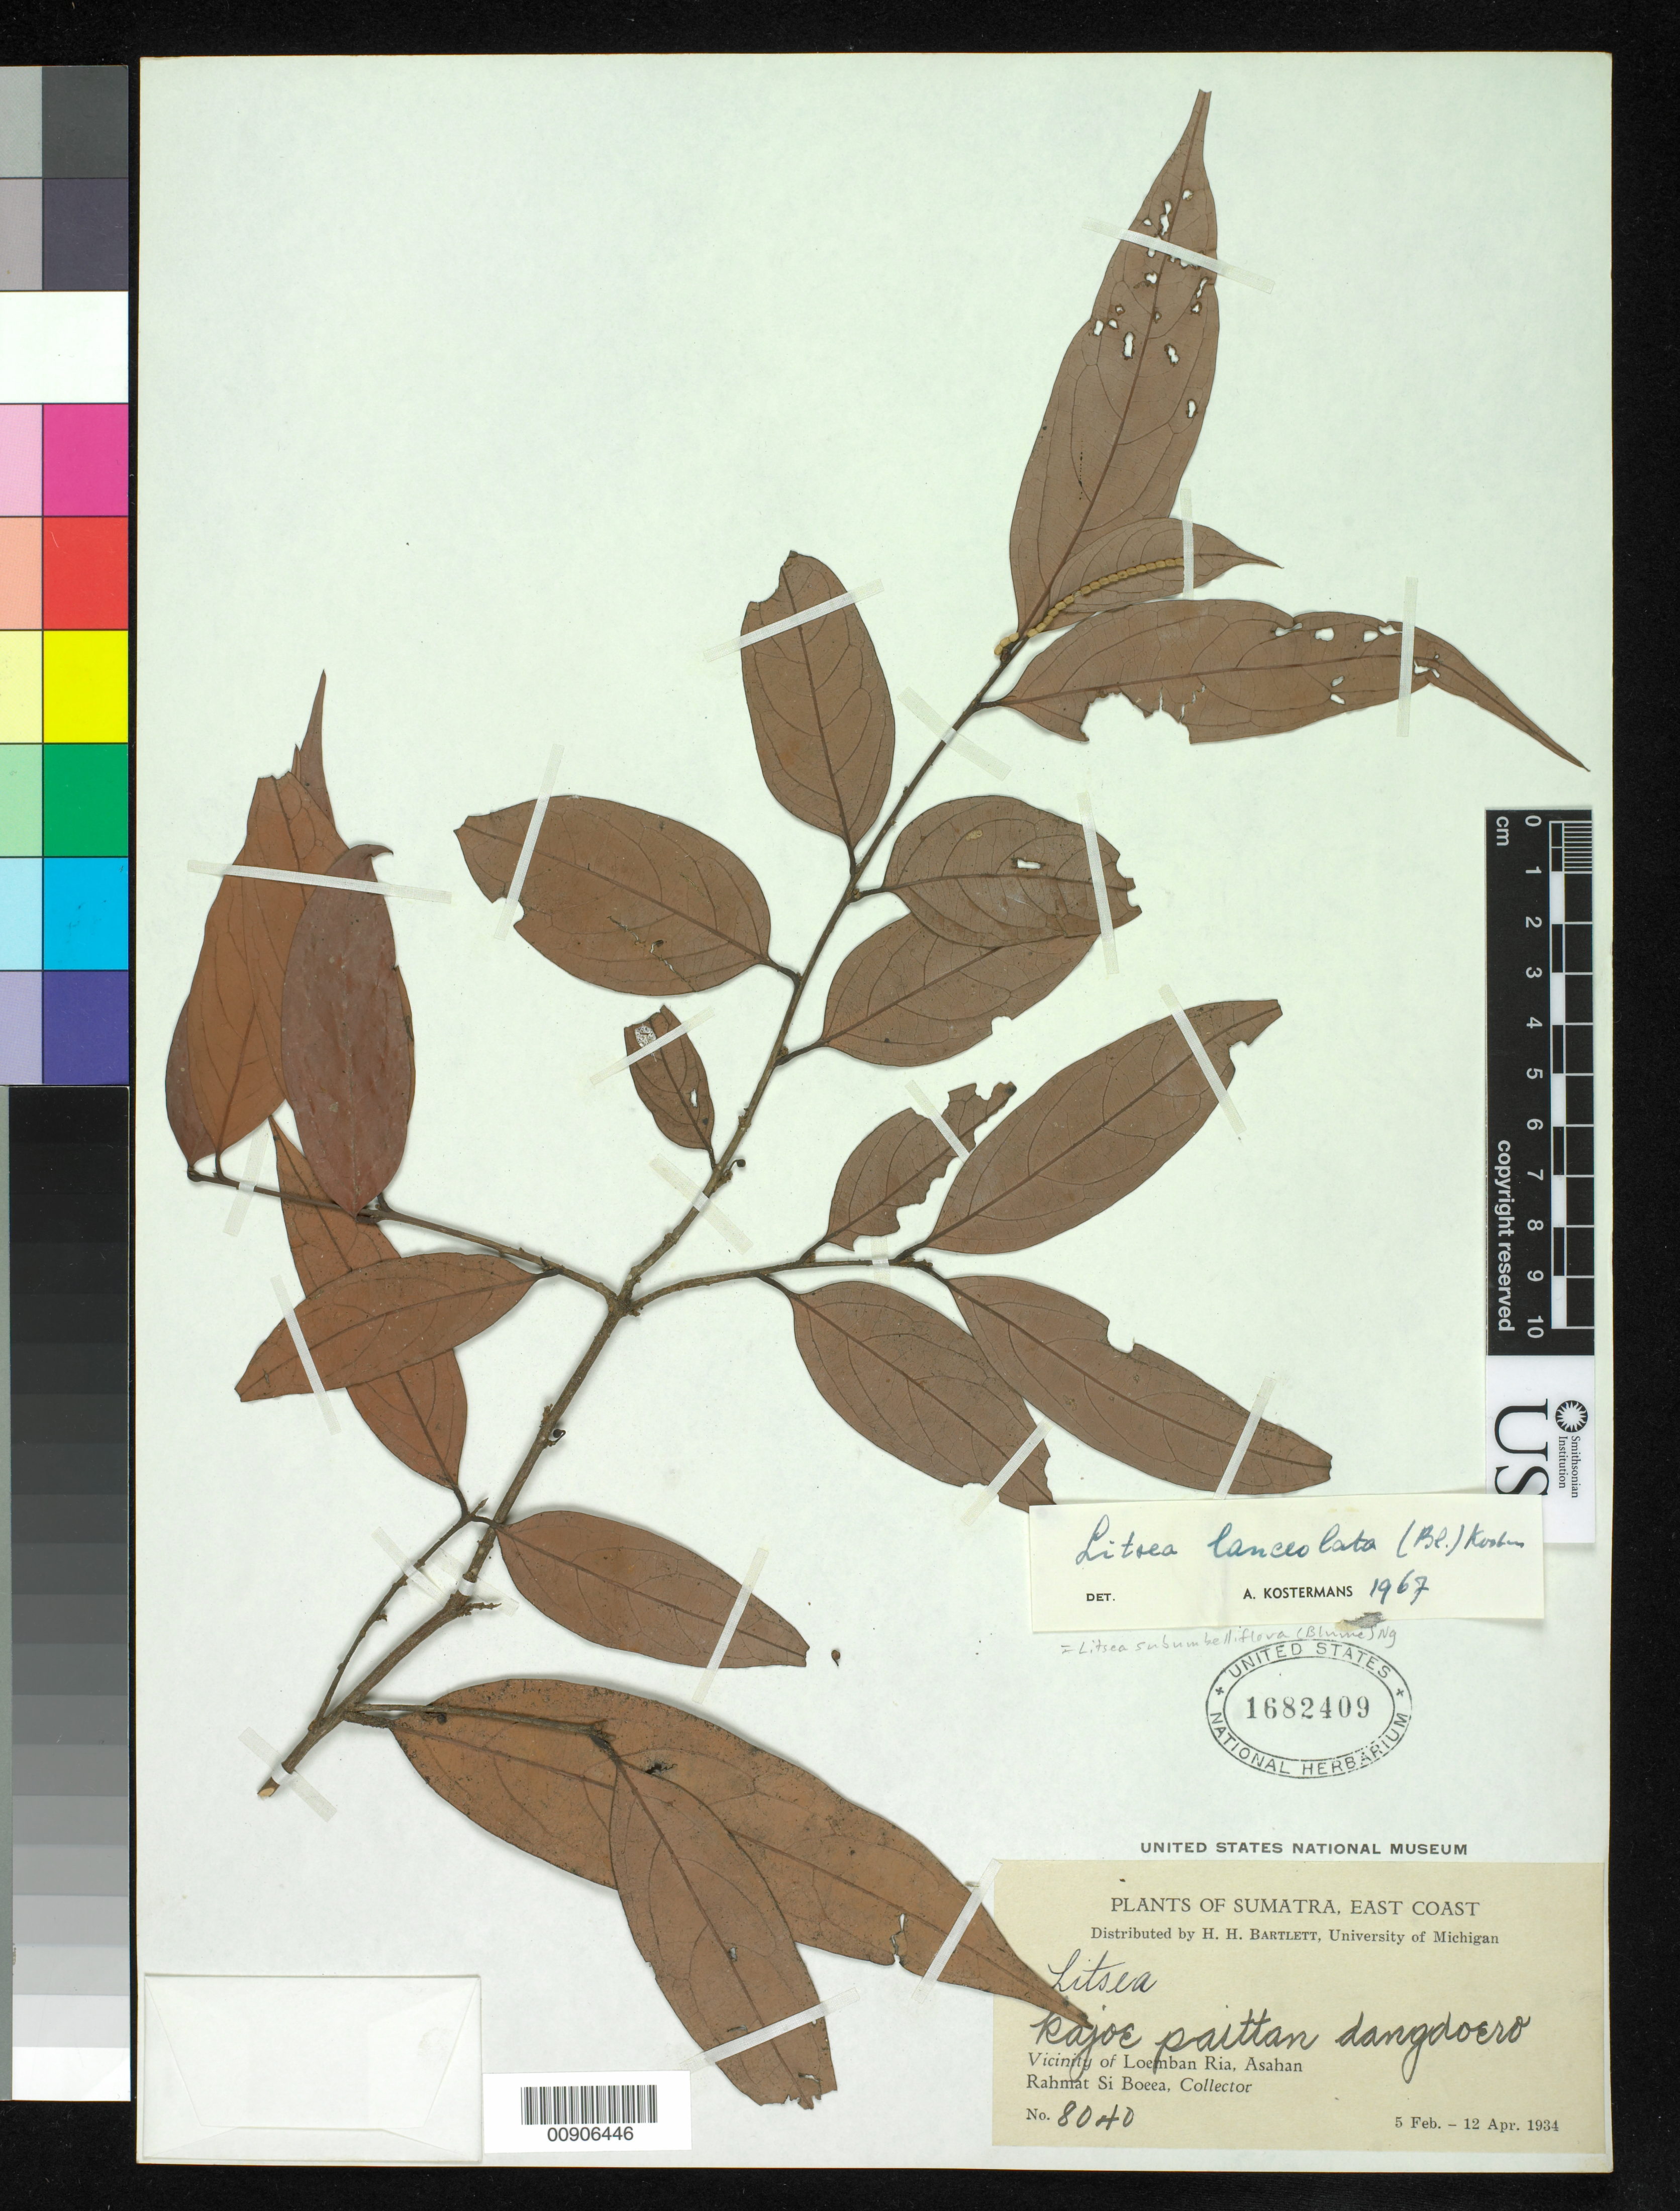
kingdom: Plantae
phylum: Tracheophyta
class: Magnoliopsida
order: Laurales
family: Lauraceae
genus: Litsea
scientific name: Litsea subumbelliflora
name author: Kosterm.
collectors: Rahmat Si Boeea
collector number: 8040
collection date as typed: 05 Feb 1934 to 12 Apr 1934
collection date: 1934-02-05/1934-04-12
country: Indonesia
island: Sumatra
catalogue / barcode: US 1682409